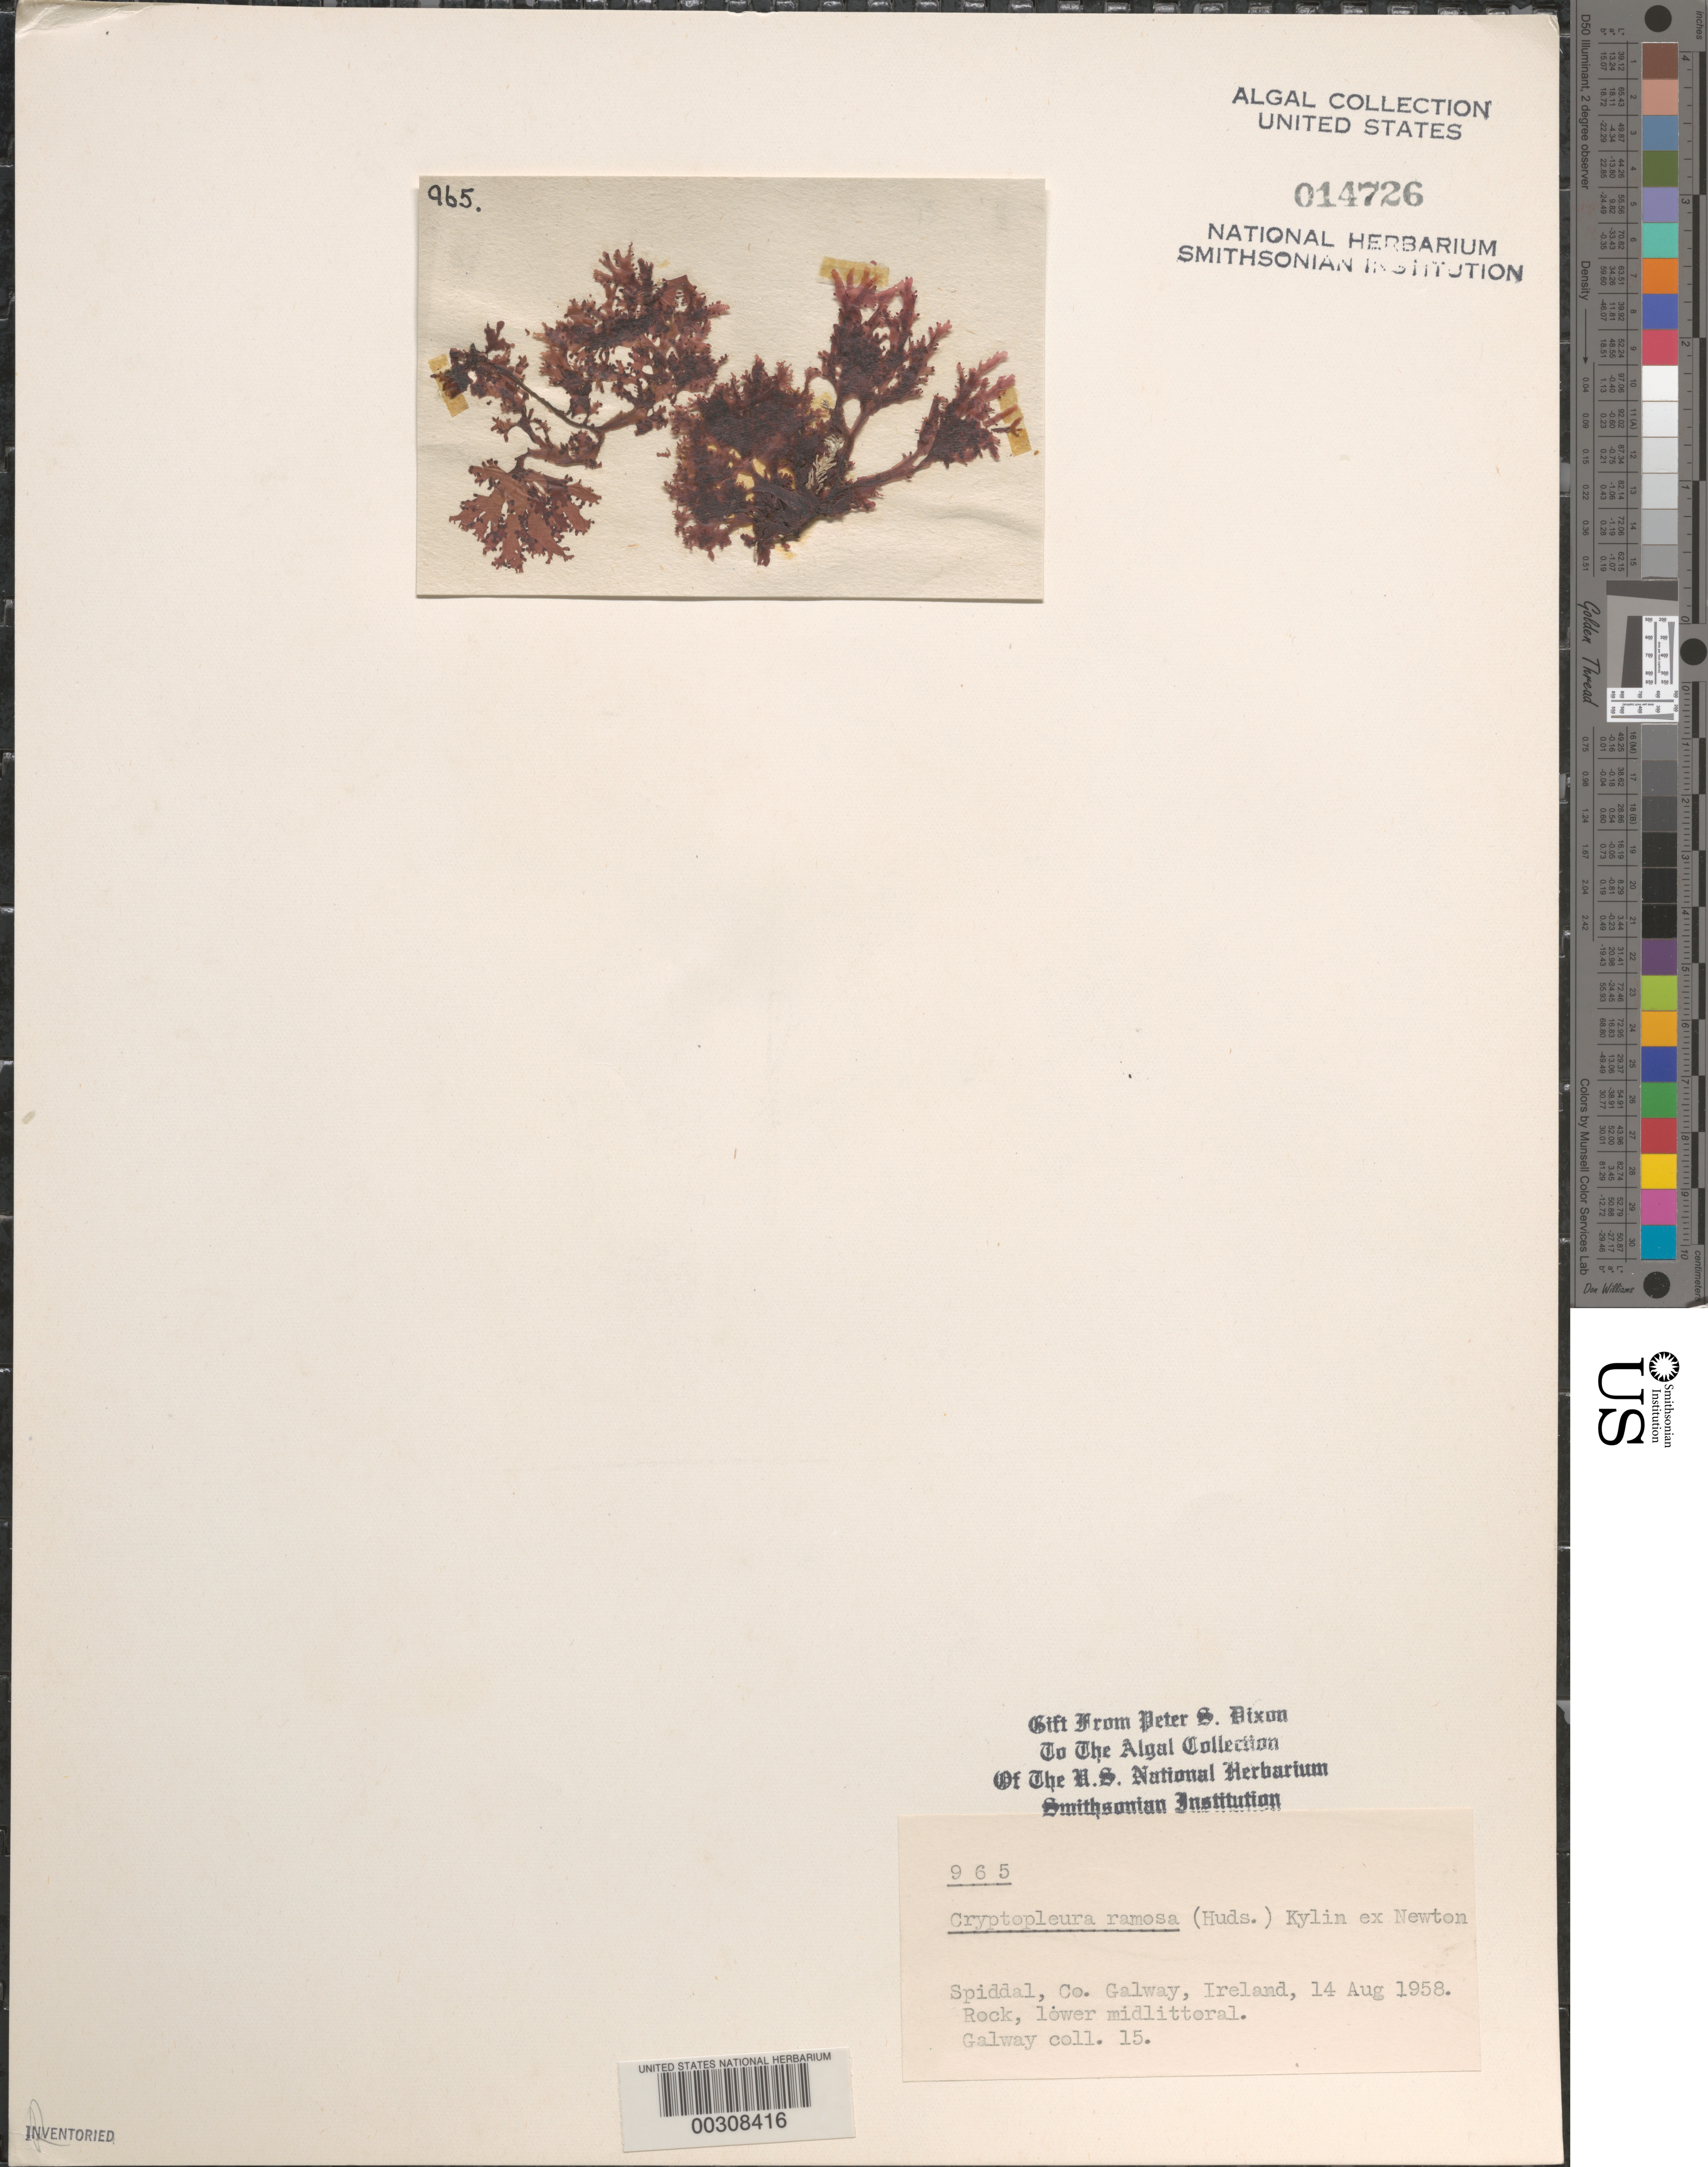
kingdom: Plantae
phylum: Rhodophyta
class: Florideophyceae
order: Ceramiales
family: Delesseriaceae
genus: Cryptopleura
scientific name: Cryptopleura ramosa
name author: (Huds.) L.M. Newton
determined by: Dixon, P. S.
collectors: P. S. Dixon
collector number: PSD 965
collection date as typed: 14 Aug 1958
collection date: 1958-08-14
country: Ireland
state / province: Connaught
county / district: Galway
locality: Spiddal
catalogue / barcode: US 14726